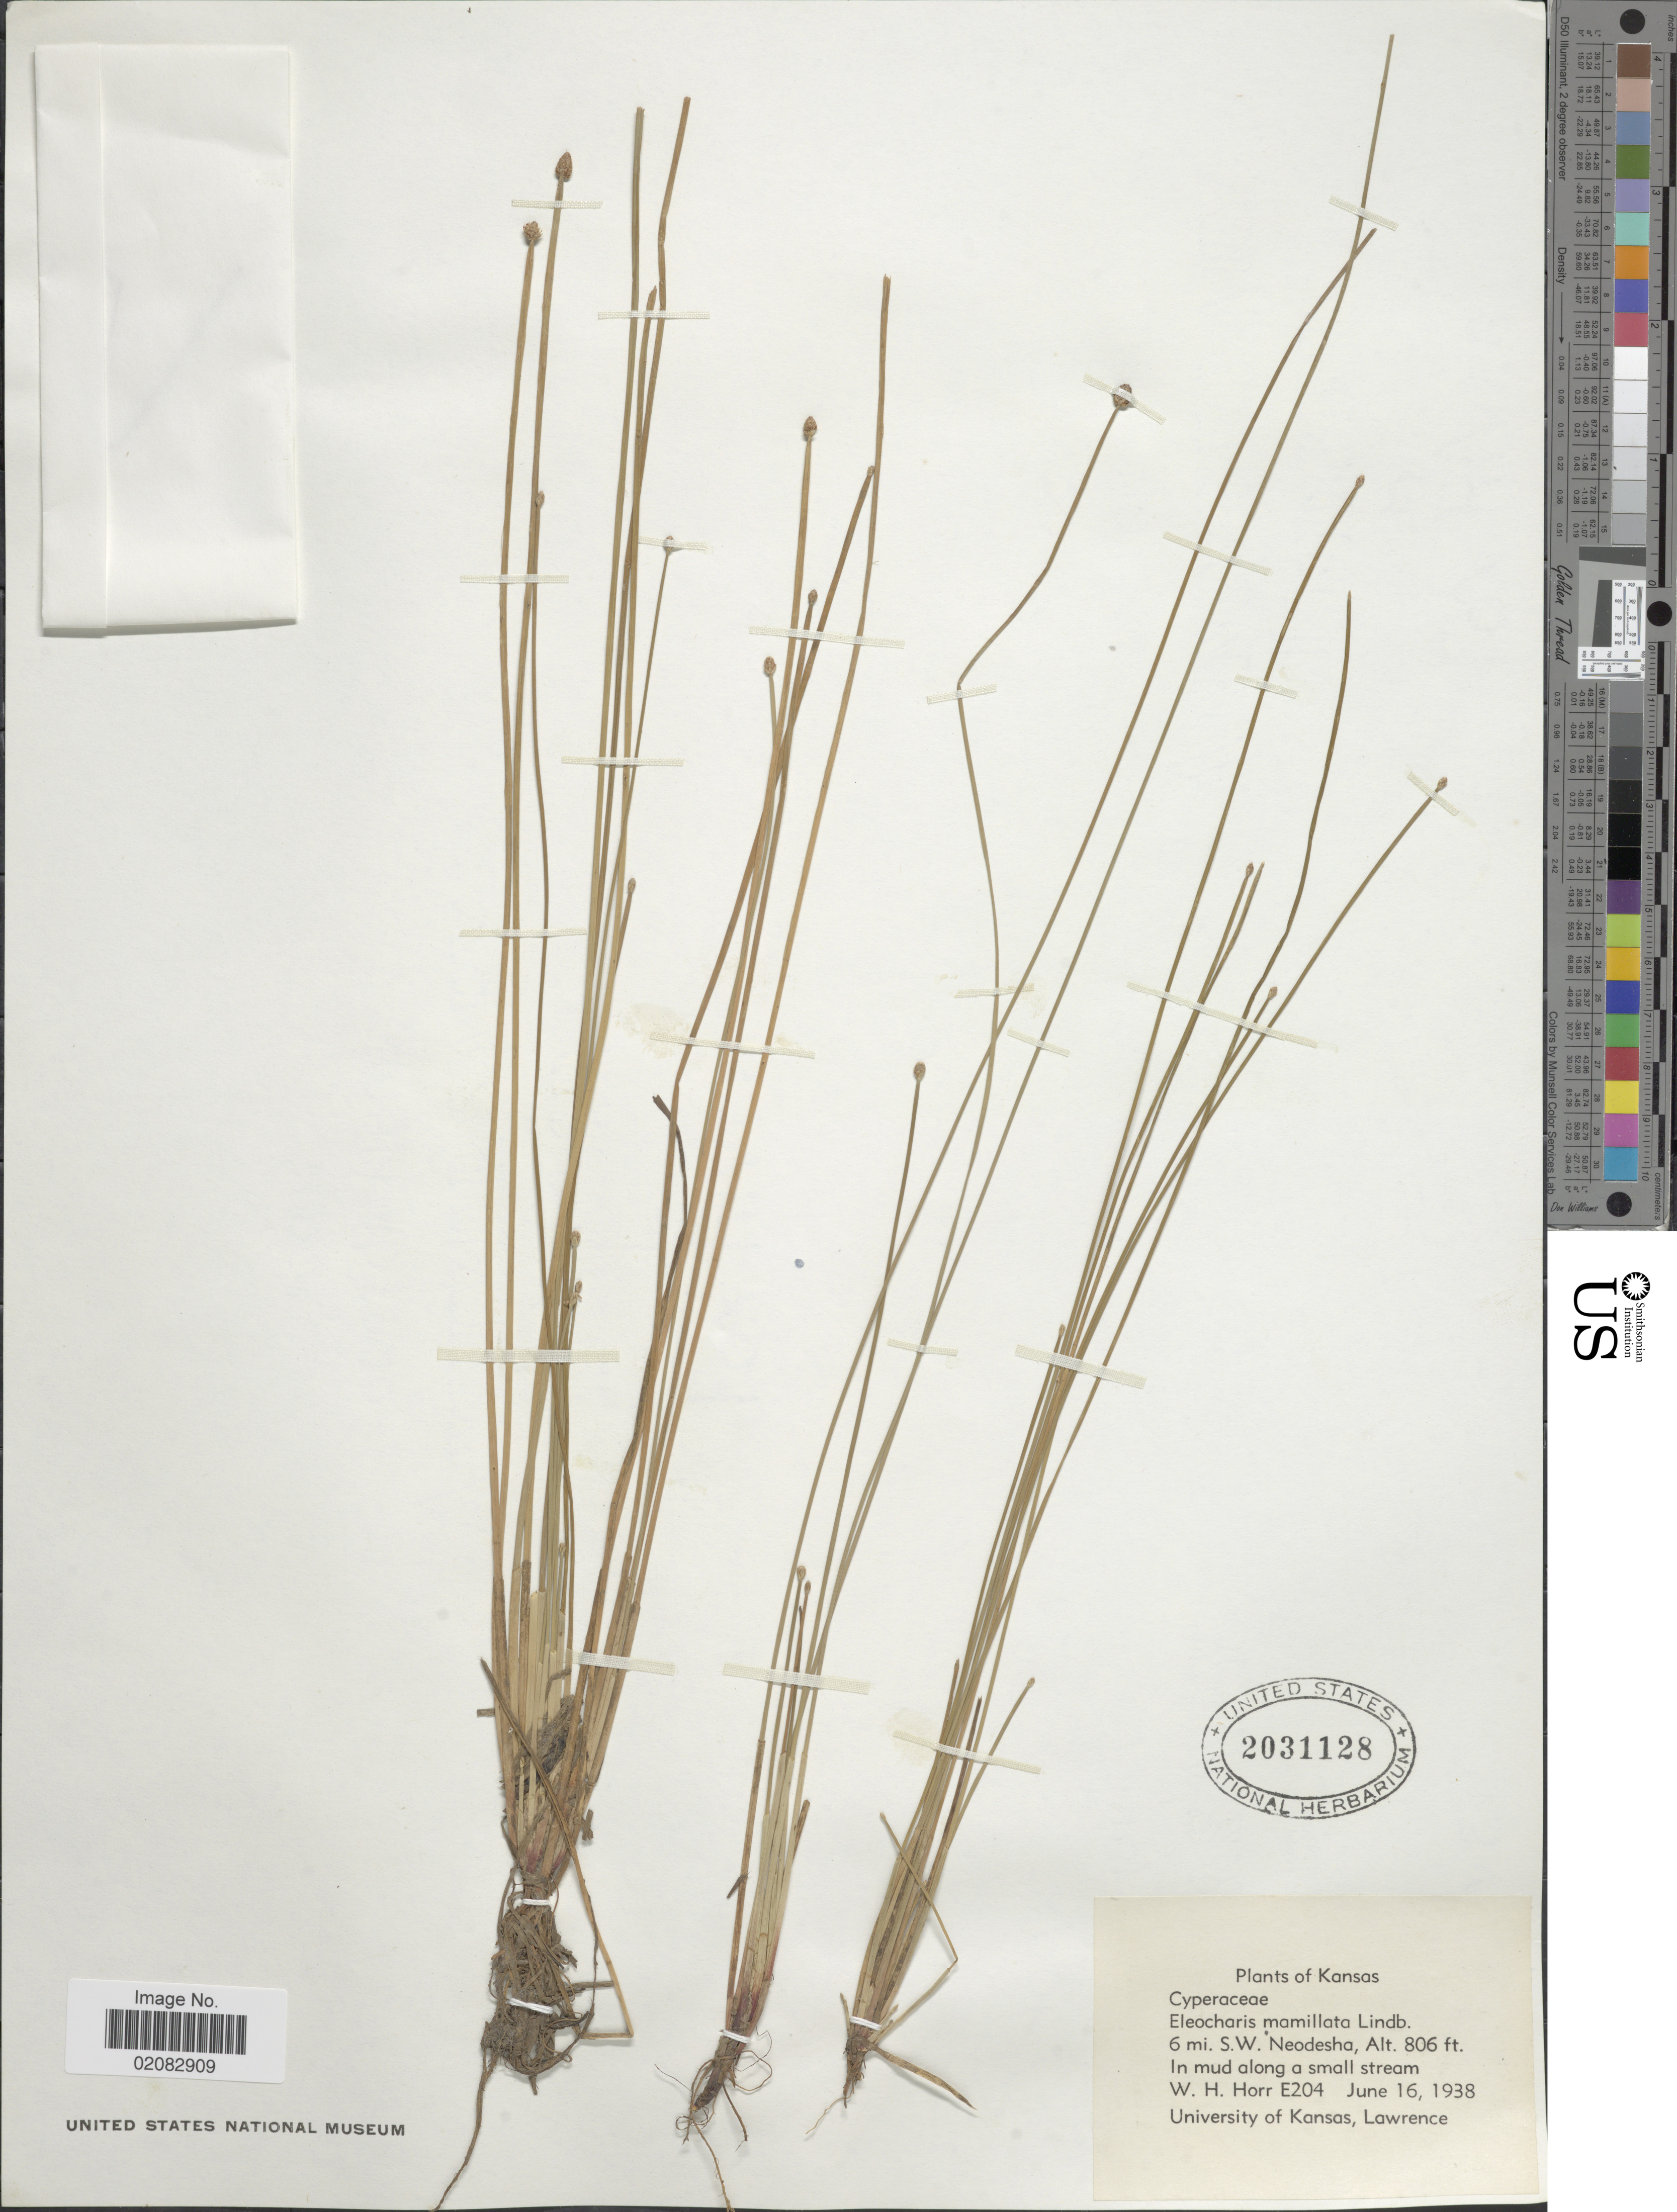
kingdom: Plantae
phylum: Tracheophyta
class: Liliopsida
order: Poales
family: Cyperaceae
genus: Eleocharis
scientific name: Eleocharis macrostachya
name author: Britton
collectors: W. H. Horr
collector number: E204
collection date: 1938-06-16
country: United States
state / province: Kansas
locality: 6 mi. S.W. Neodesha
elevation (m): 246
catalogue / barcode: US 2031128